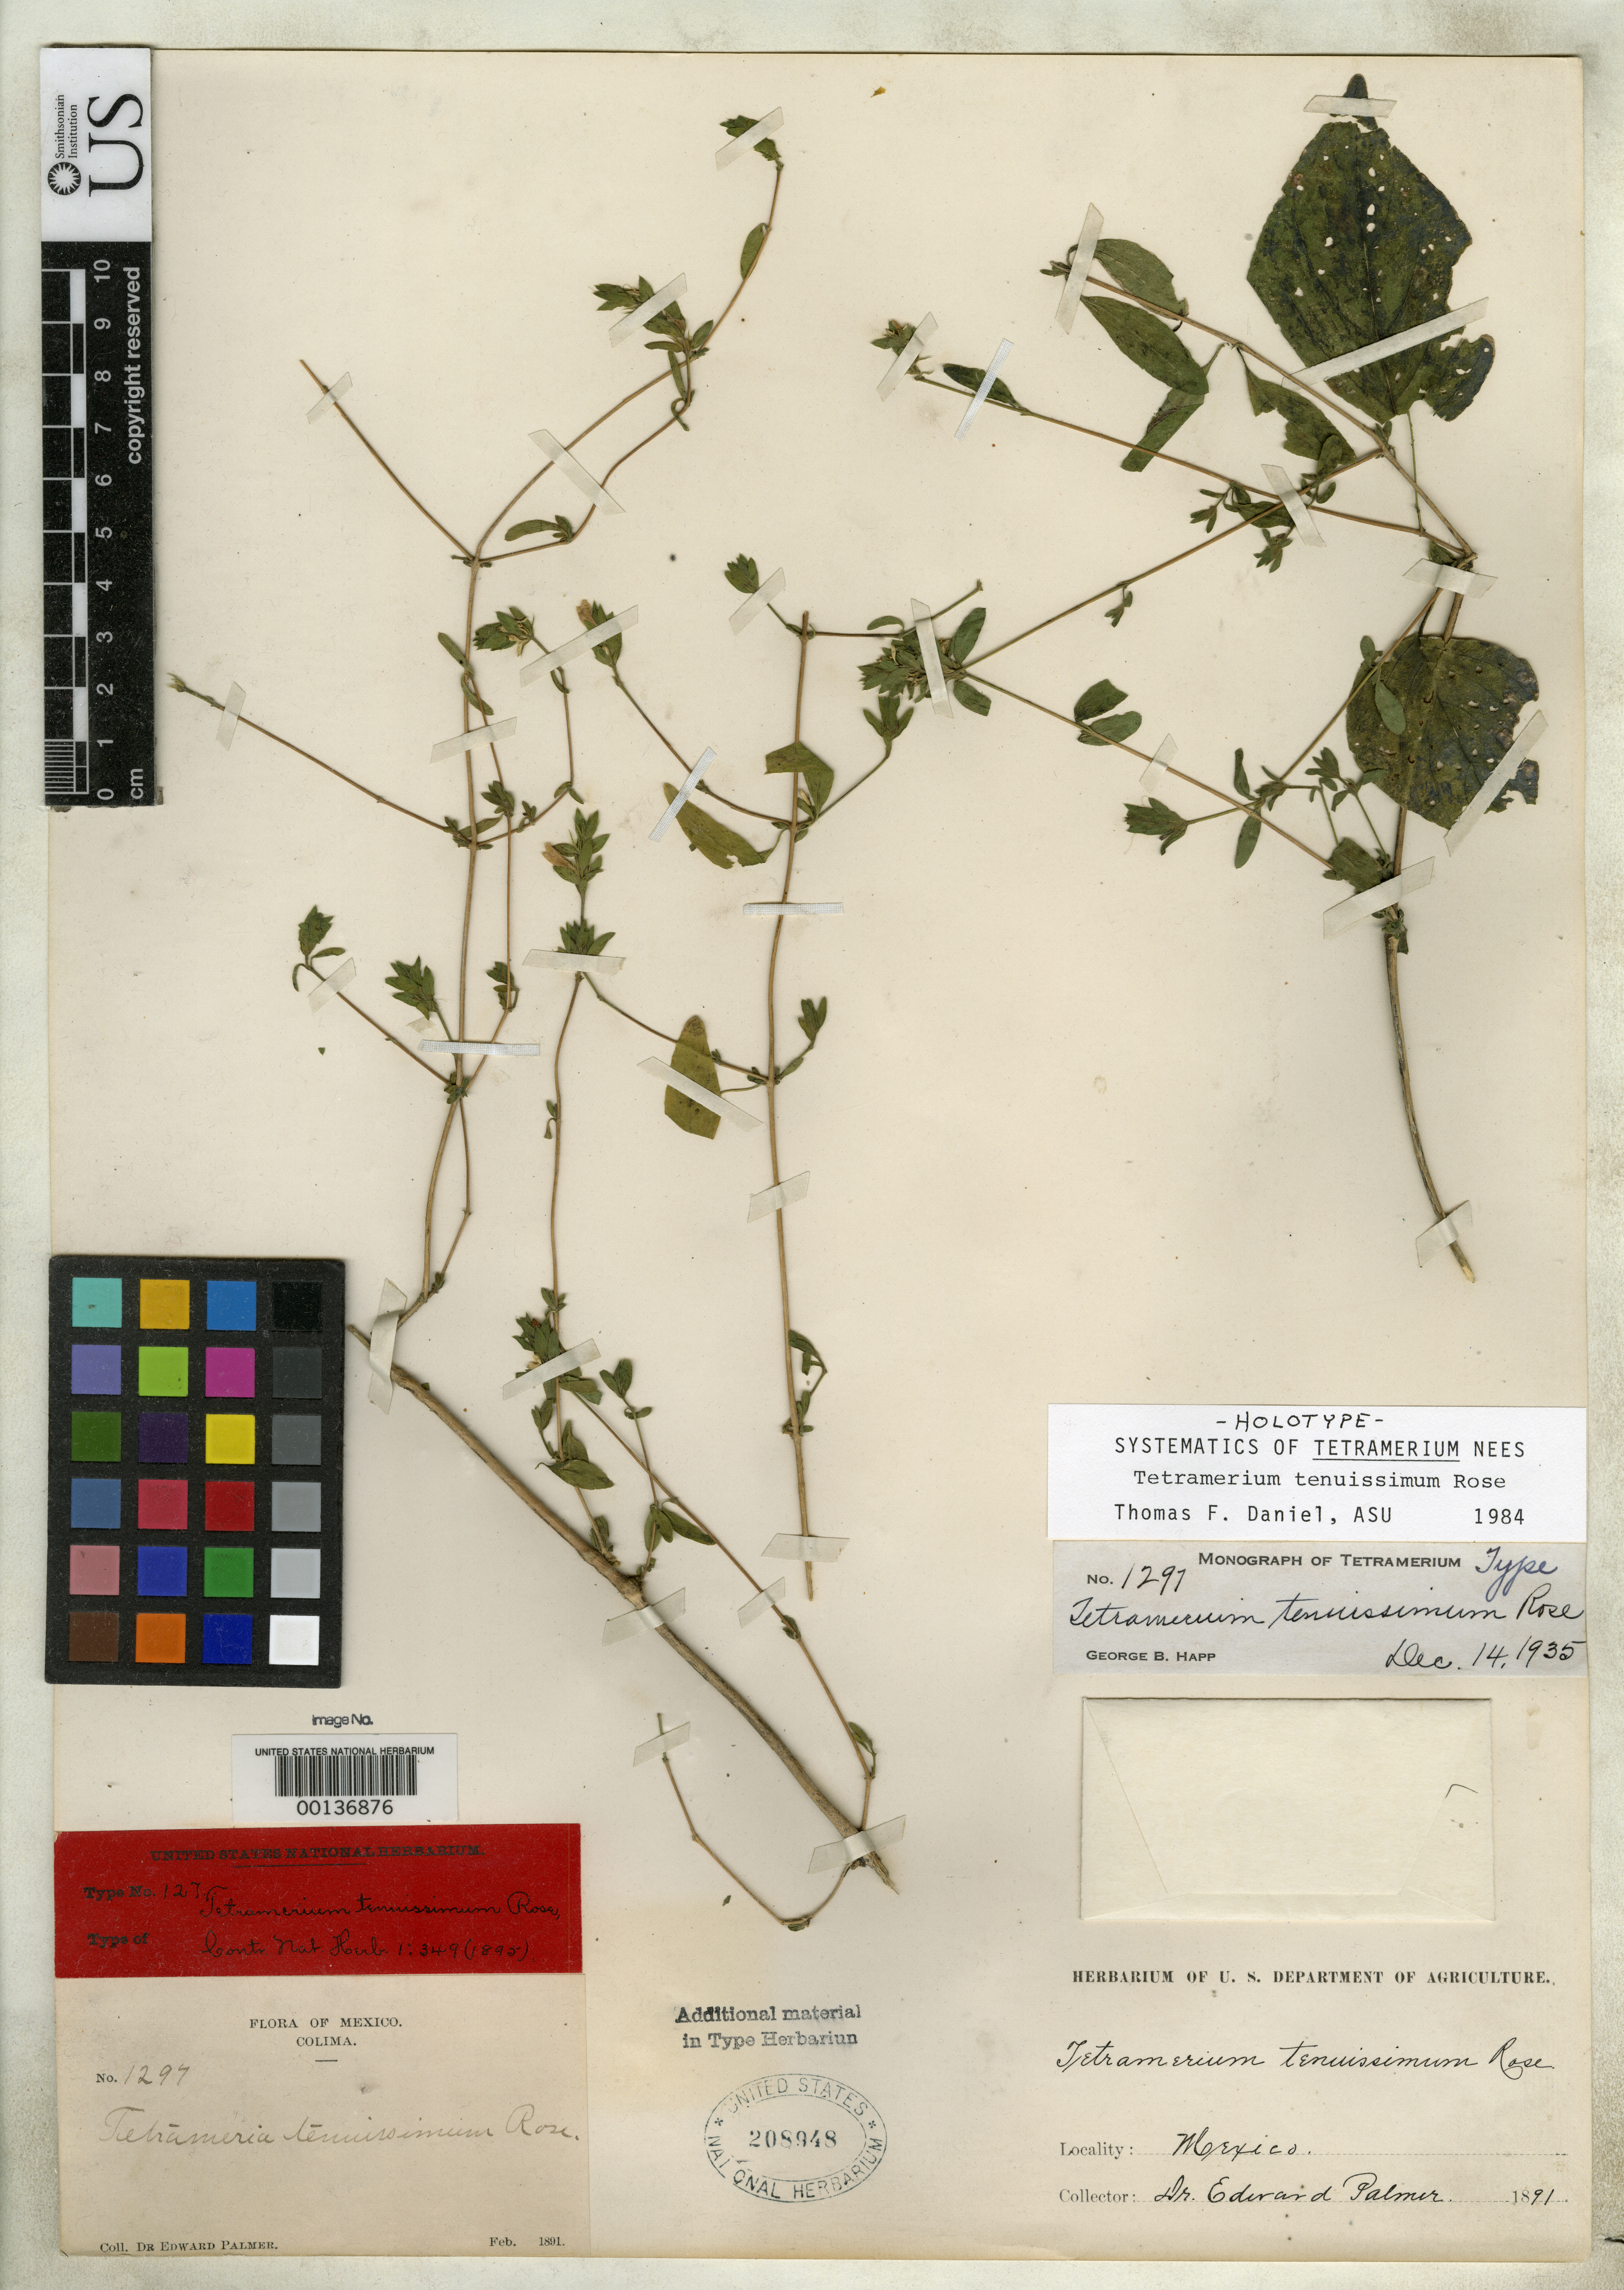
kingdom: Plantae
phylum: Tracheophyta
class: Magnoliopsida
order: Lamiales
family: Acanthaceae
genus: Tetramerium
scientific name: Tetramerium tenuissimum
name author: Rose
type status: Type Collection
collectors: E. Palmer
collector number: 1297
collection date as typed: Feb 1891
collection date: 1891-02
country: Mexico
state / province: Colima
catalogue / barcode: US 208948